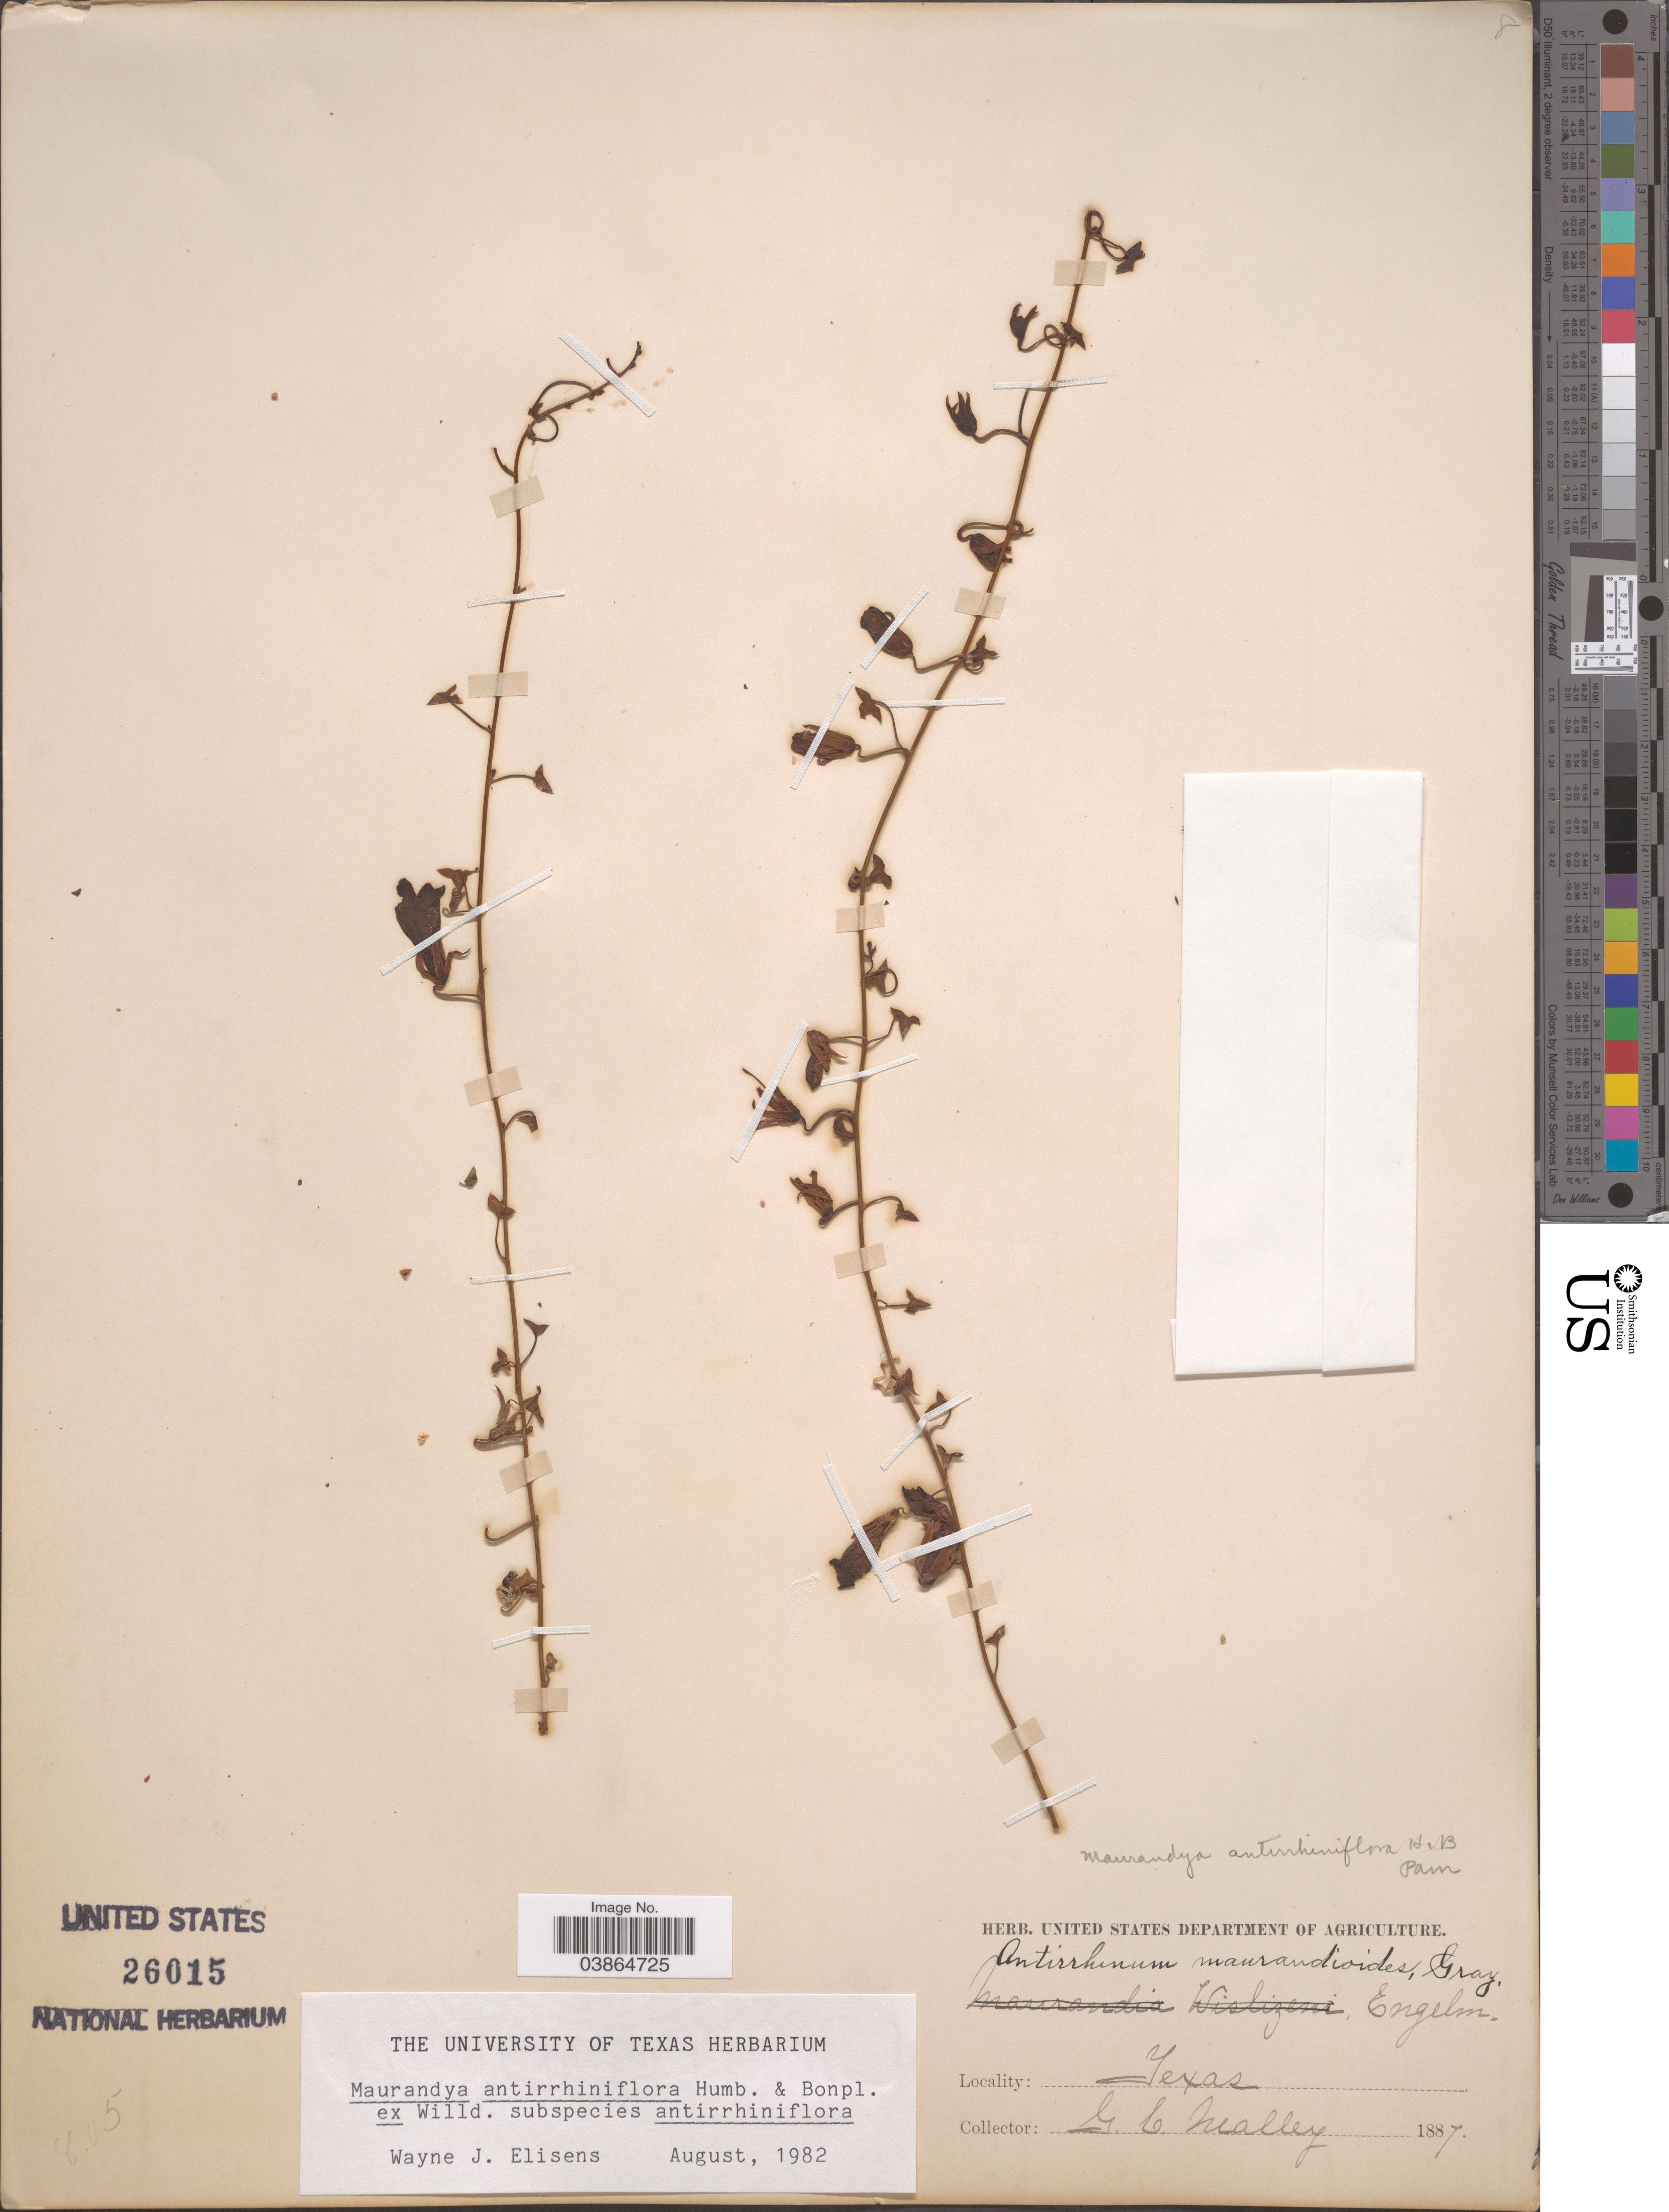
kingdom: Plantae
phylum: Tracheophyta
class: Magnoliopsida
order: Lamiales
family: Plantaginaceae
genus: Maurandya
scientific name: Maurandya antirrhiniflora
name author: Humb. & Bonpl. ex Willd.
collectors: G. C. Nealley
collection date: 1887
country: United States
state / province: Texas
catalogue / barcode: US 26015